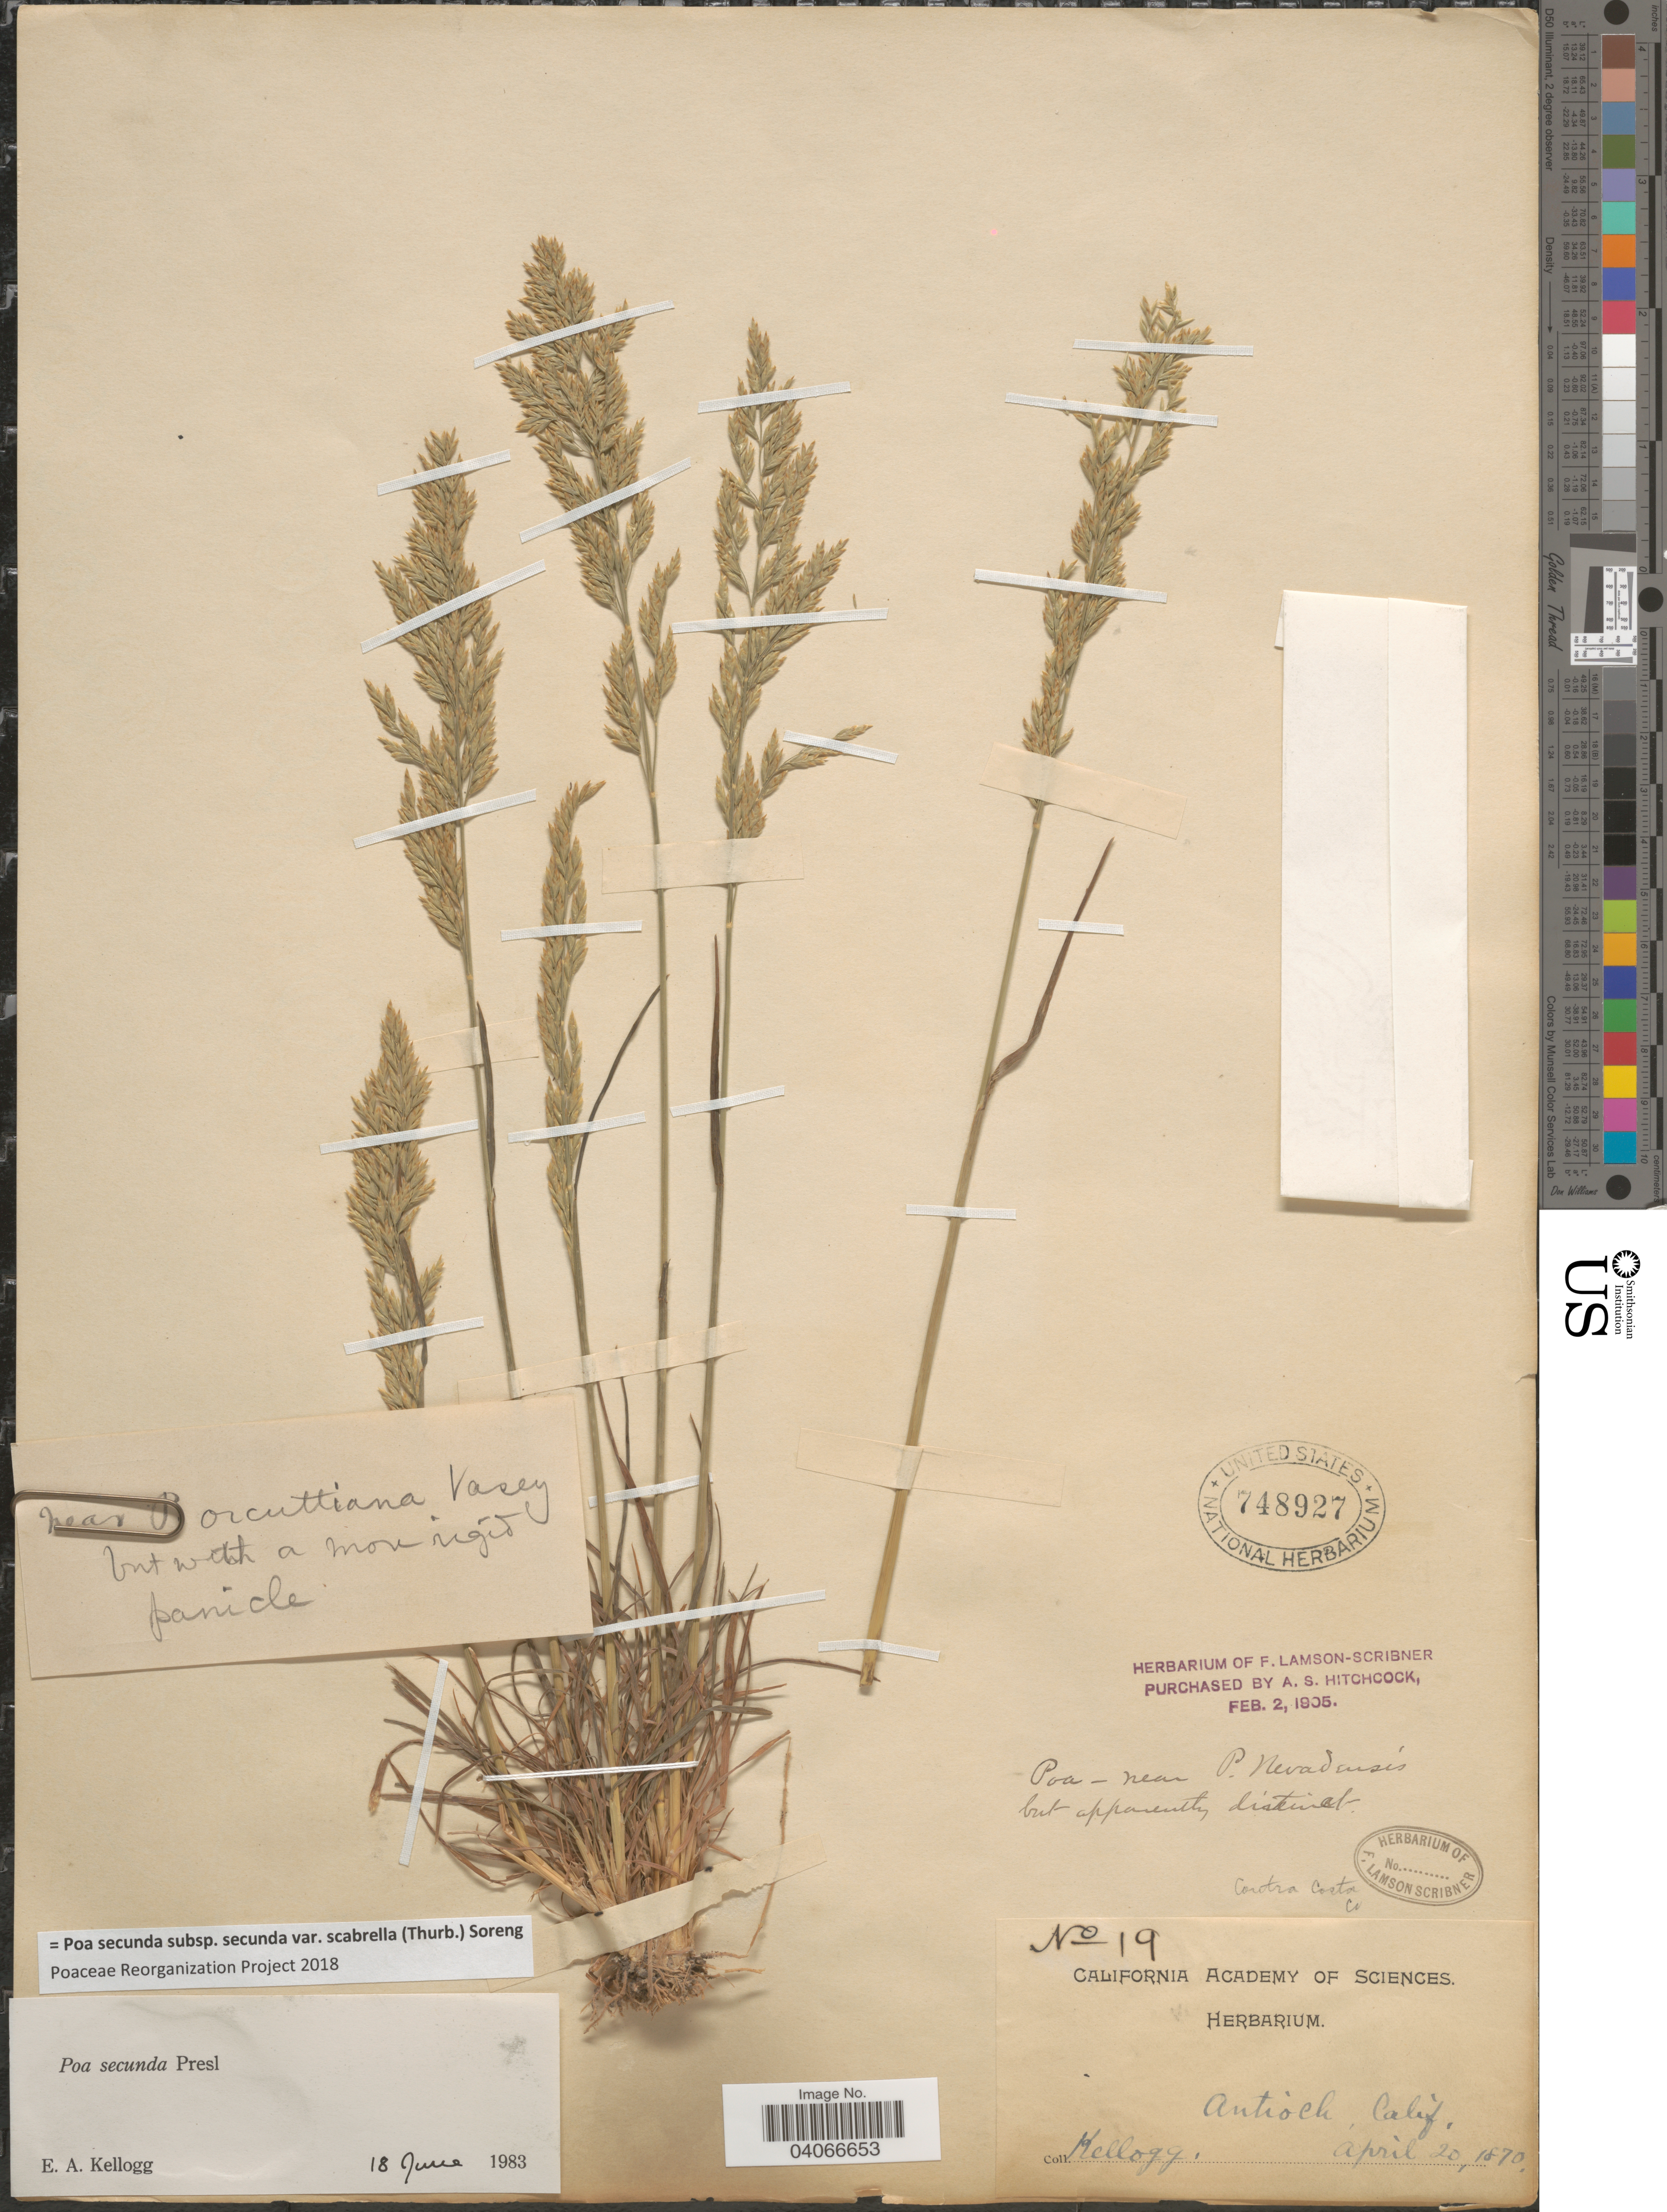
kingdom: Plantae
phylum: Tracheophyta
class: Liliopsida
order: Poales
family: Poaceae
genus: Poa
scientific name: Poa secunda subsp. secunda var. scabrella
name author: (Thurb.) Soreng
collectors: -- Kellogg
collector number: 19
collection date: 1870-04-20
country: United States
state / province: California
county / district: Contra Costa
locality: Contra Costa Co. Antioch.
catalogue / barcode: US 748927